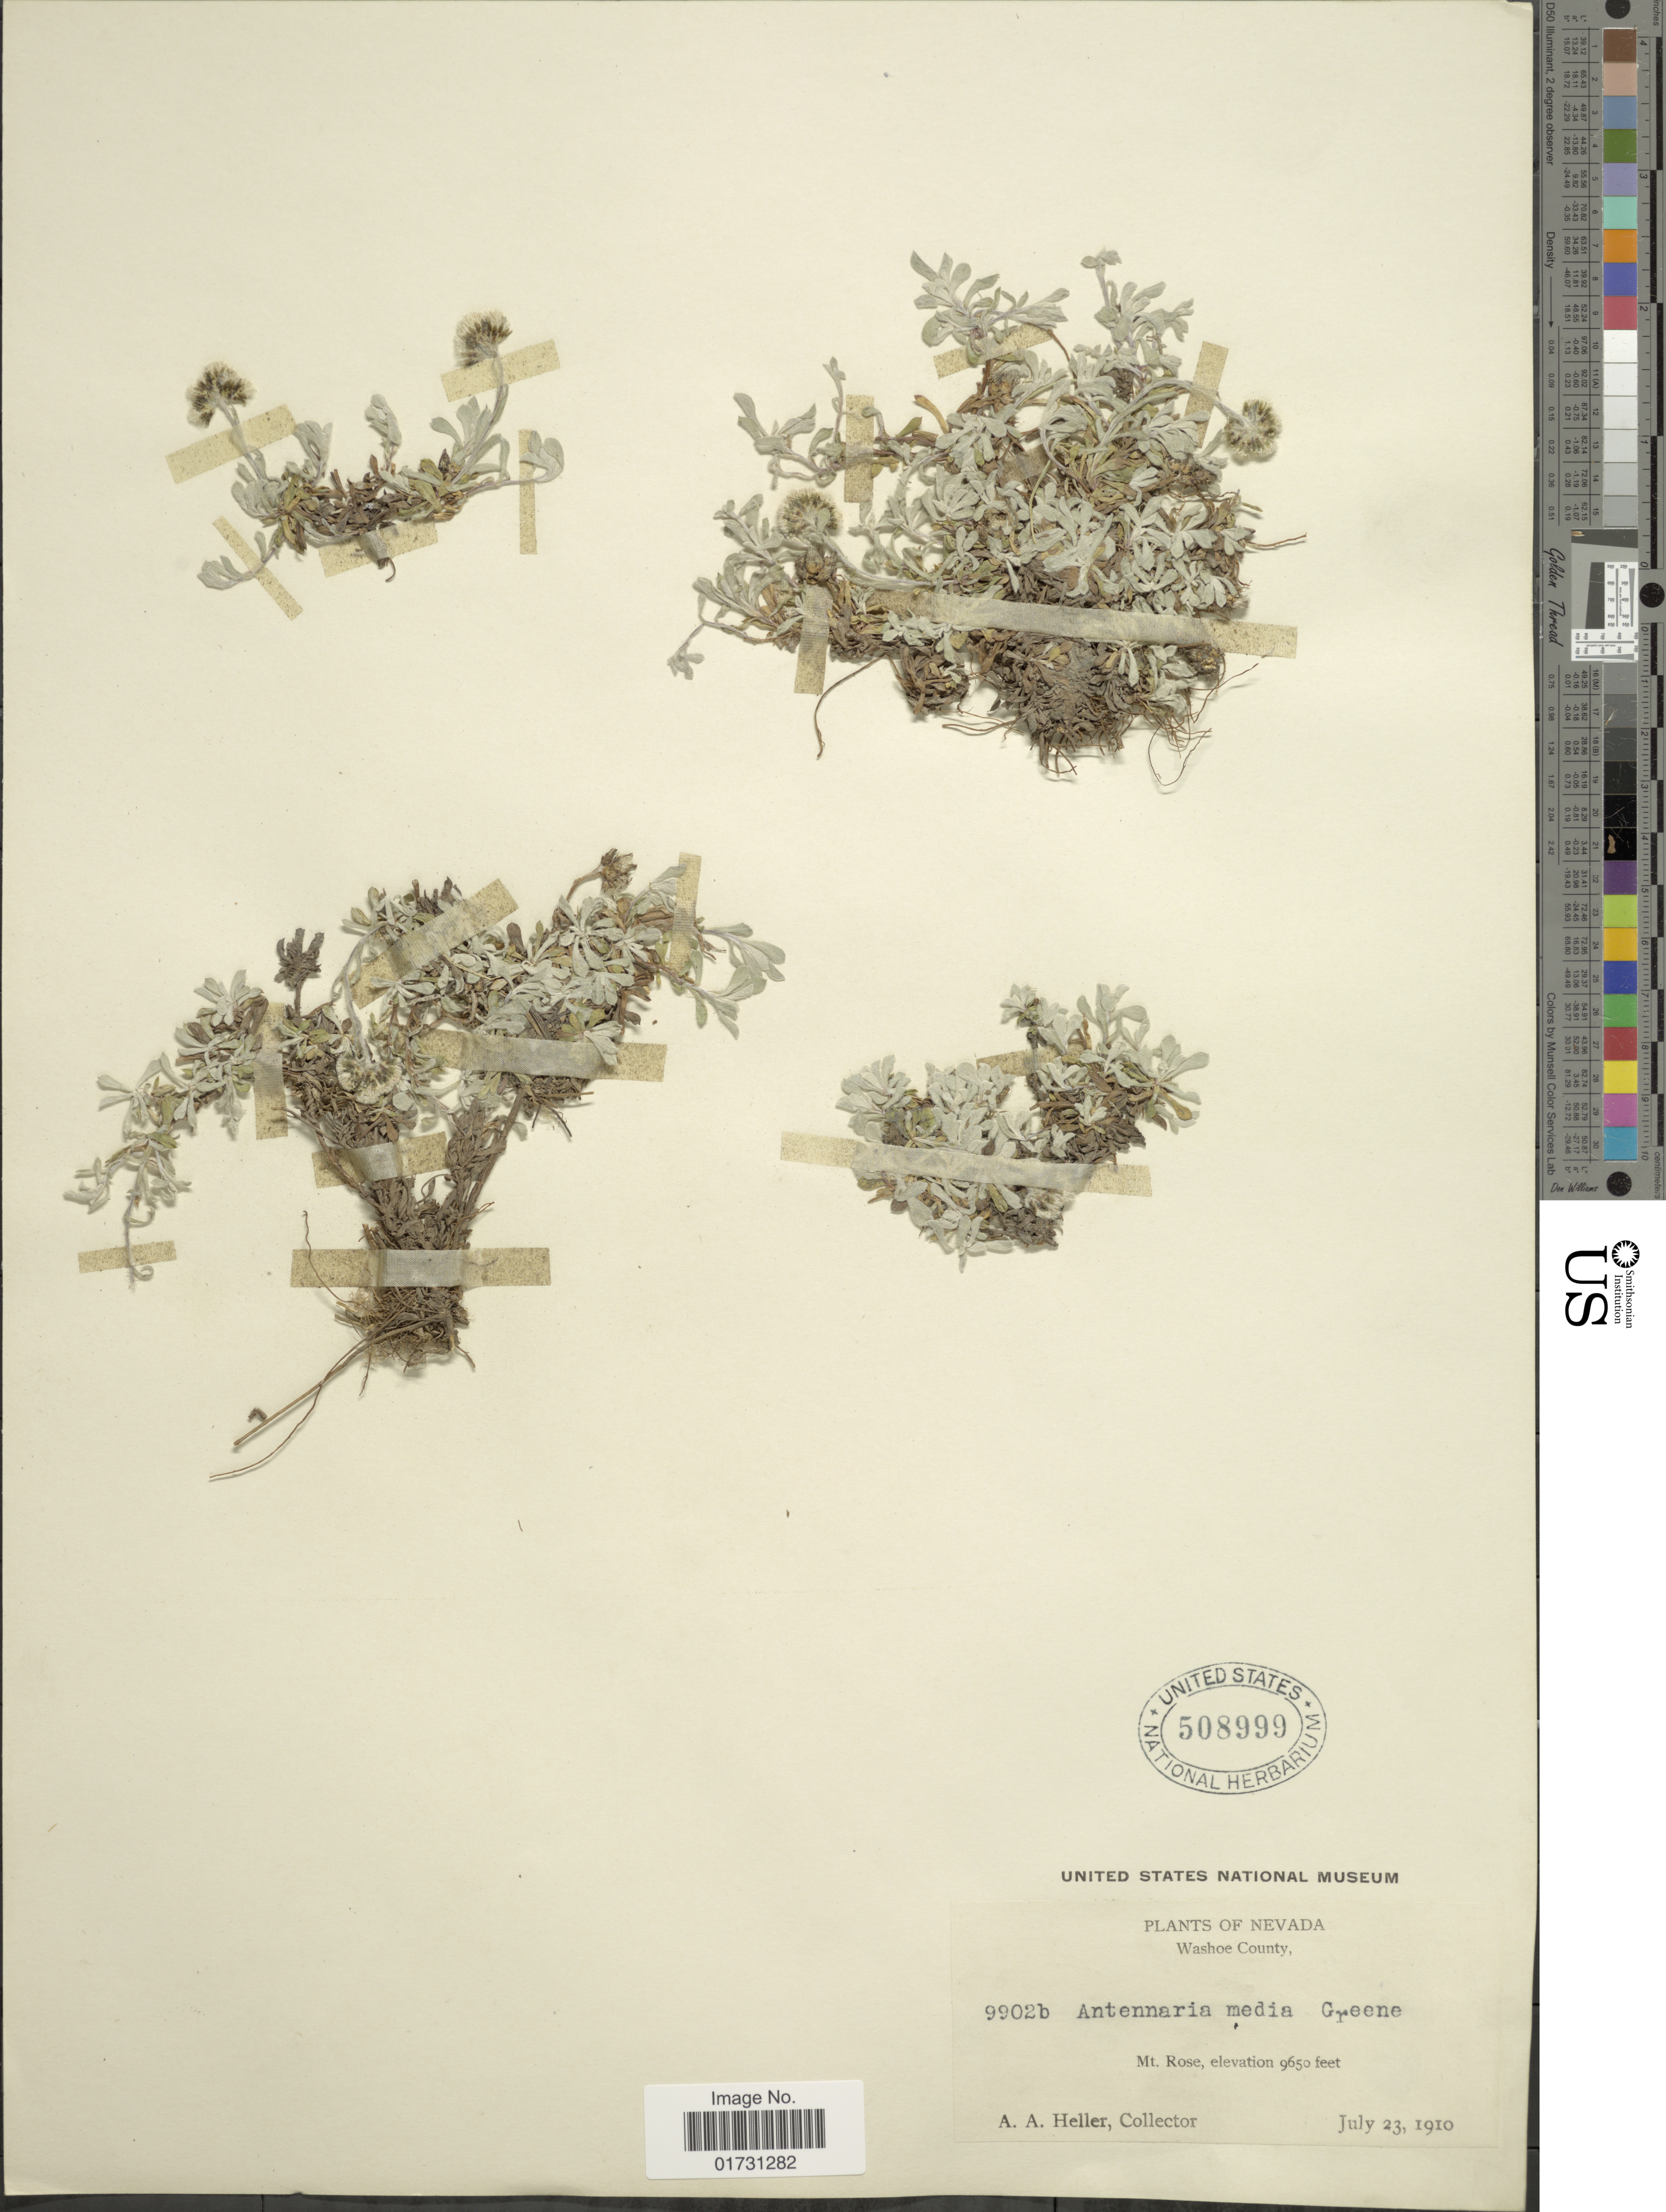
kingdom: Plantae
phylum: Tracheophyta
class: Magnoliopsida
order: Asterales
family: Asteraceae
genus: Antennaria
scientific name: Antennaria media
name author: Greene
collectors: A. A. Heller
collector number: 9902b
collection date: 1910-07-23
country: United States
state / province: Nevada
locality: Washoe County, Mt. Rose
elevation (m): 2941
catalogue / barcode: US 508999